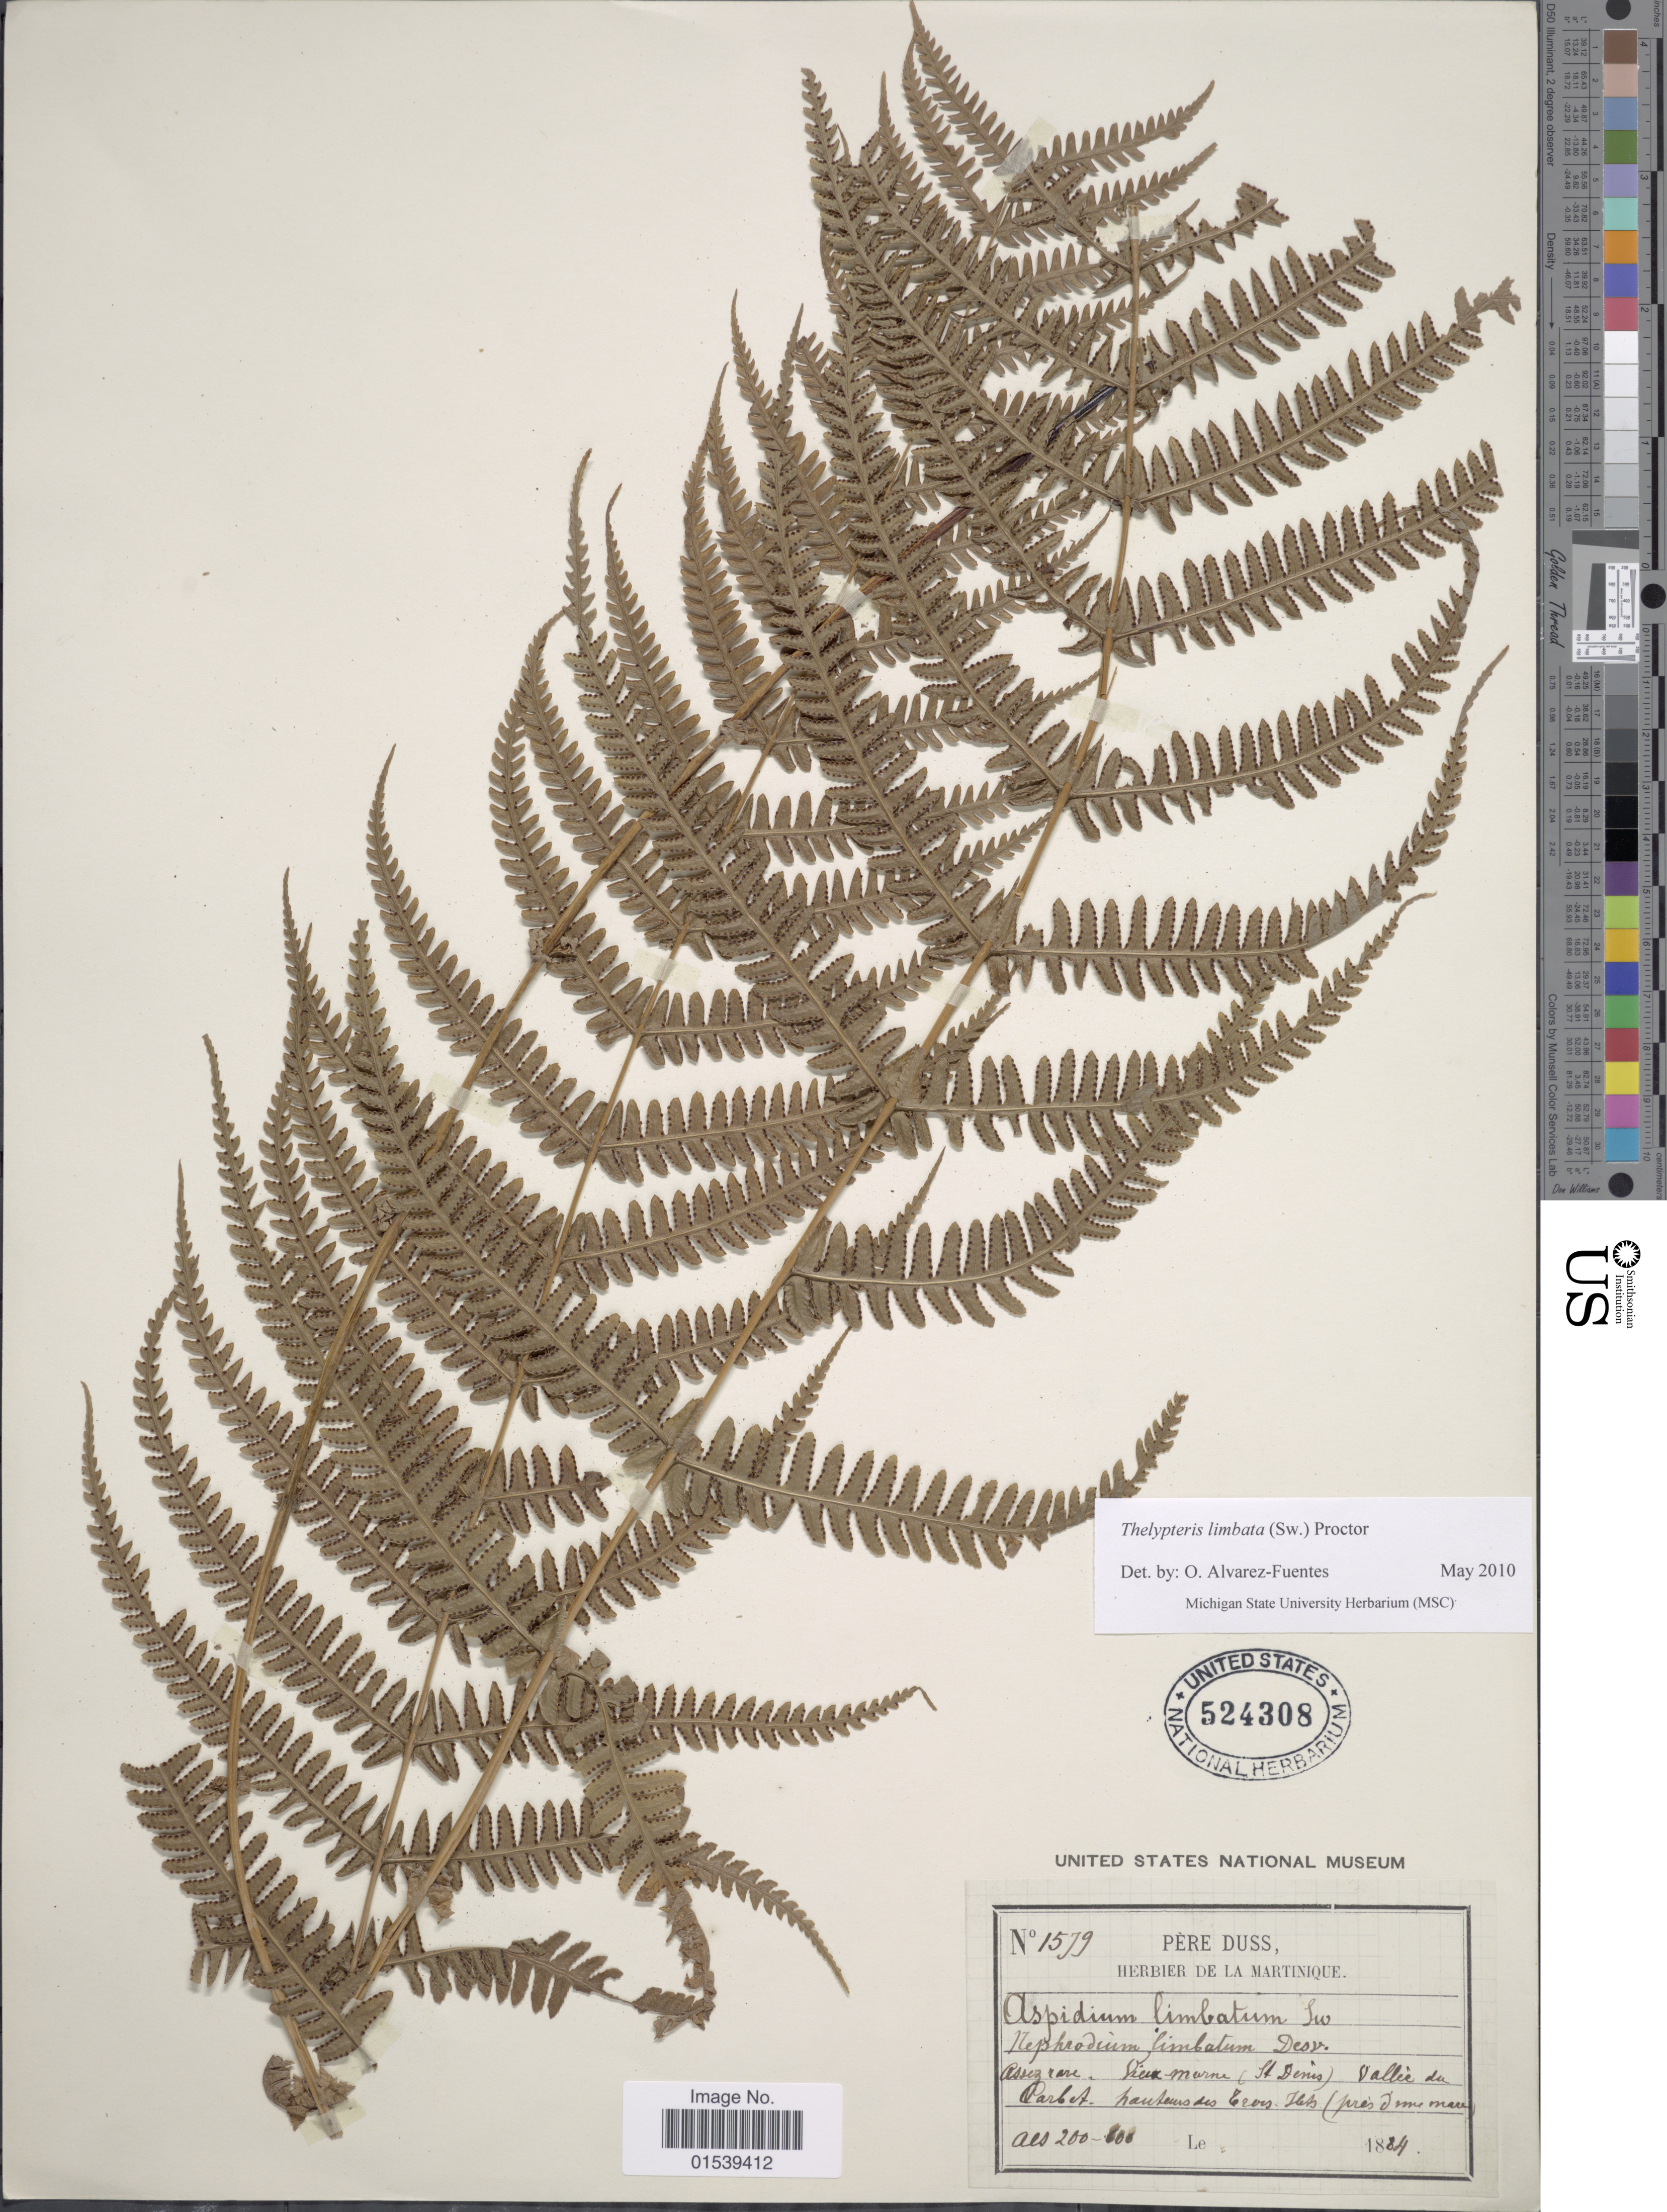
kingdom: Plantae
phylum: Tracheophyta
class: Polypodiopsida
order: Polypodiales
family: Thelypteridaceae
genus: Amauropelta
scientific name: Amauropelta limbata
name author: (Sw.) Pic. Serm.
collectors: Herbier de la Martinique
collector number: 1579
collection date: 1884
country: Martinique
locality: Vieux-marne (St. Denis), Vallee du Carbet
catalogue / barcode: US 524308